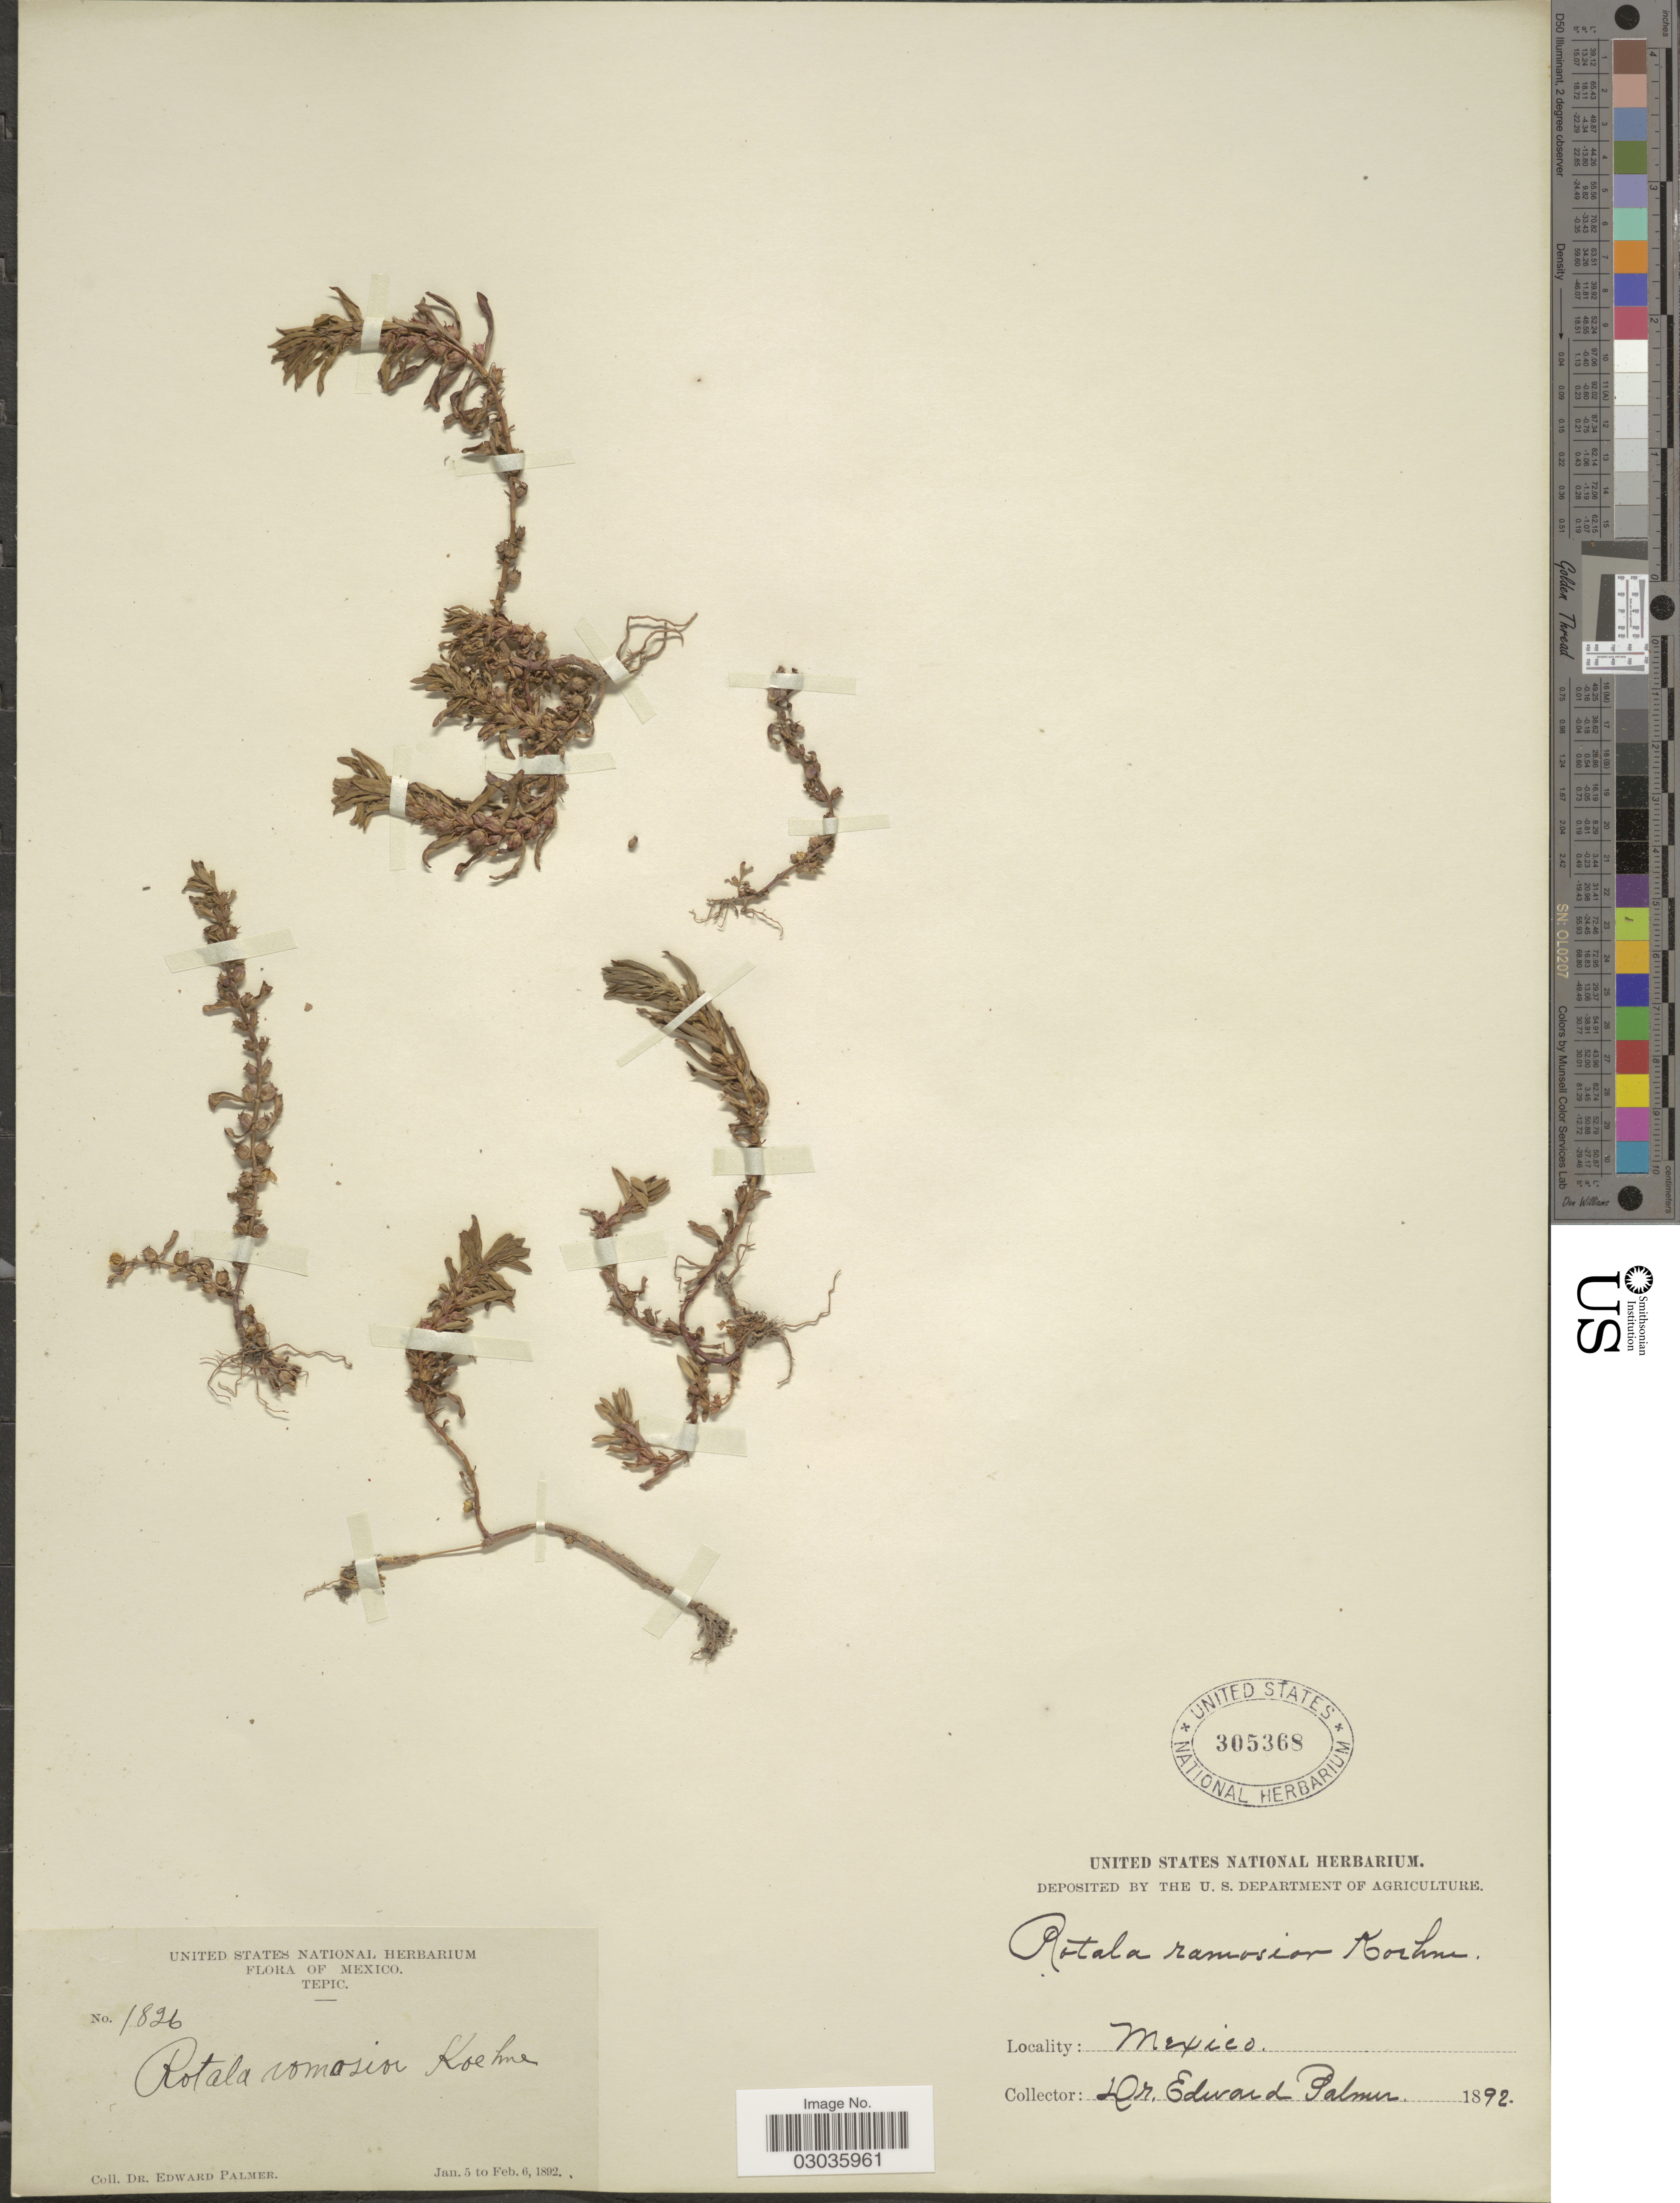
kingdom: Plantae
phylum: Tracheophyta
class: Magnoliopsida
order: Myrtales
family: Lythraceae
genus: Rotala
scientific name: Rotala ramosior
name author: (L.) Koehne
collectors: E. Palmer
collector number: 1826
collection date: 1892-01-05/1892-02-06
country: Mexico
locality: Tepic.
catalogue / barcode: US 305368